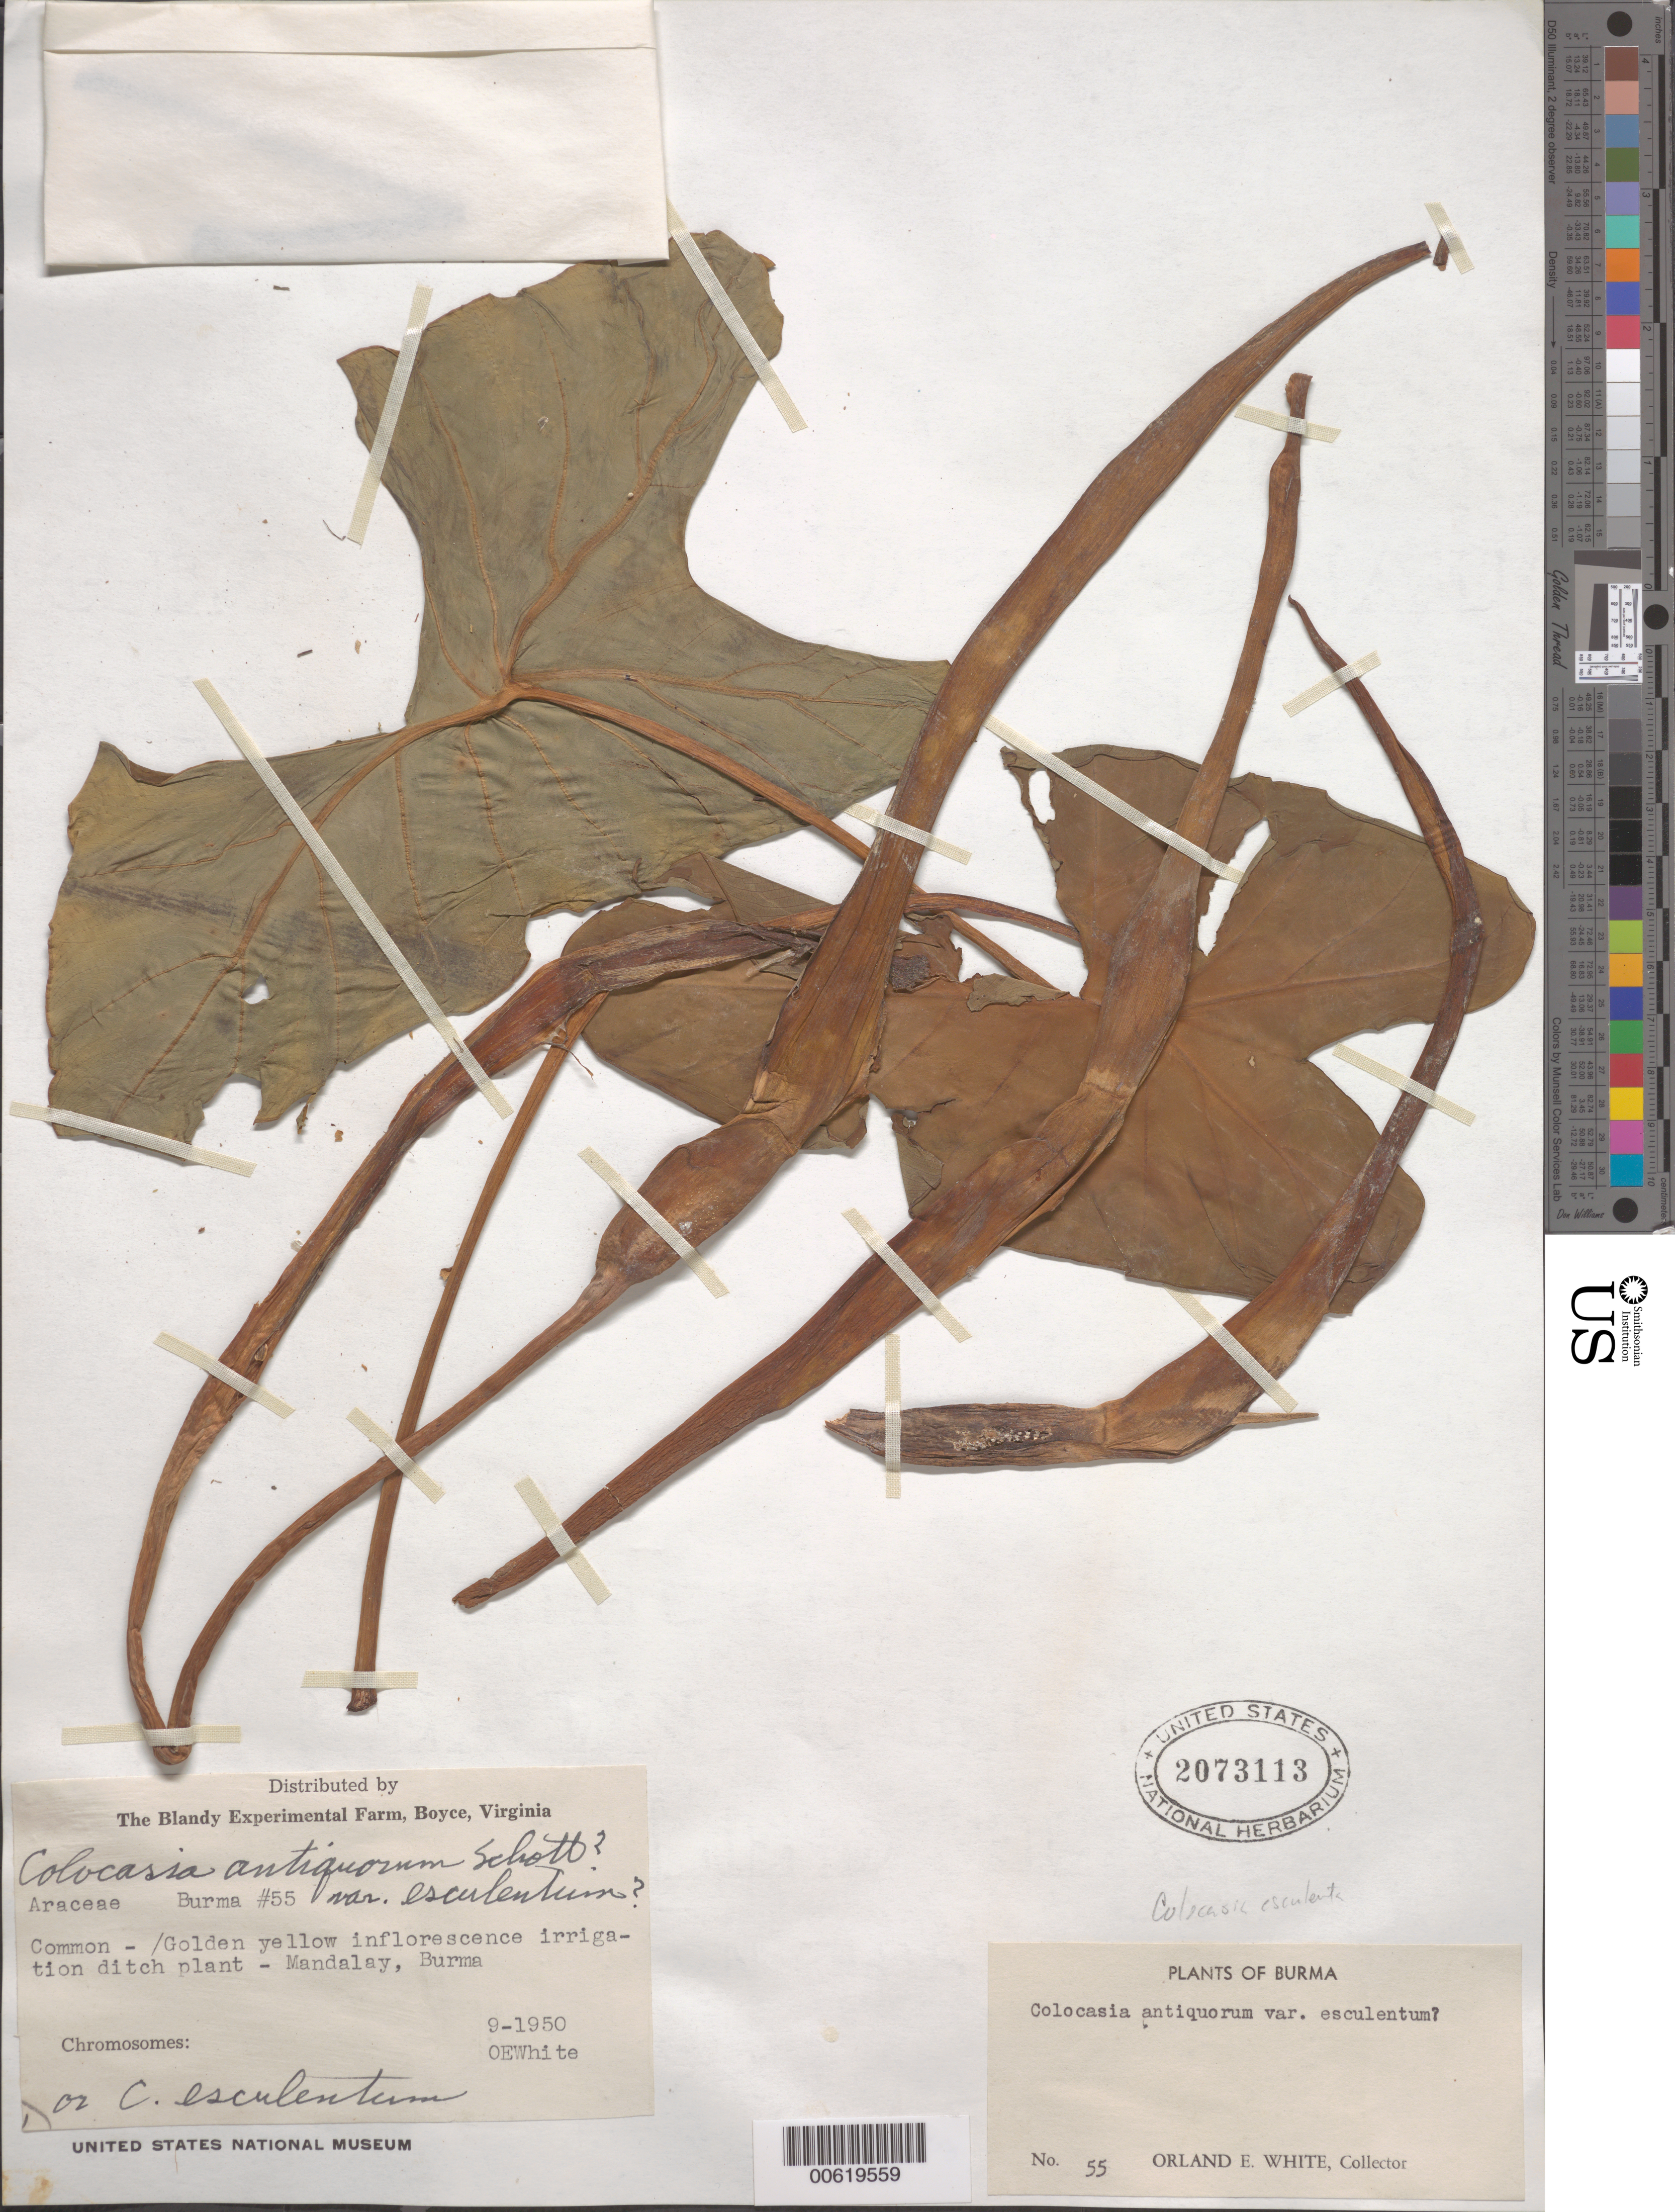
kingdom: Plantae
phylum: Tracheophyta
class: Liliopsida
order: Alismatales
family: Araceae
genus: Colocasia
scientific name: Colocasia antiquorum var. esculenta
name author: (L.) Schott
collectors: O. E. White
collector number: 55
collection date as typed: Sep 1950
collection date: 1950-09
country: Myanmar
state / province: Mandalay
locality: Mandalay.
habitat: Irrigation ditch plant.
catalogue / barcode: US 2073113